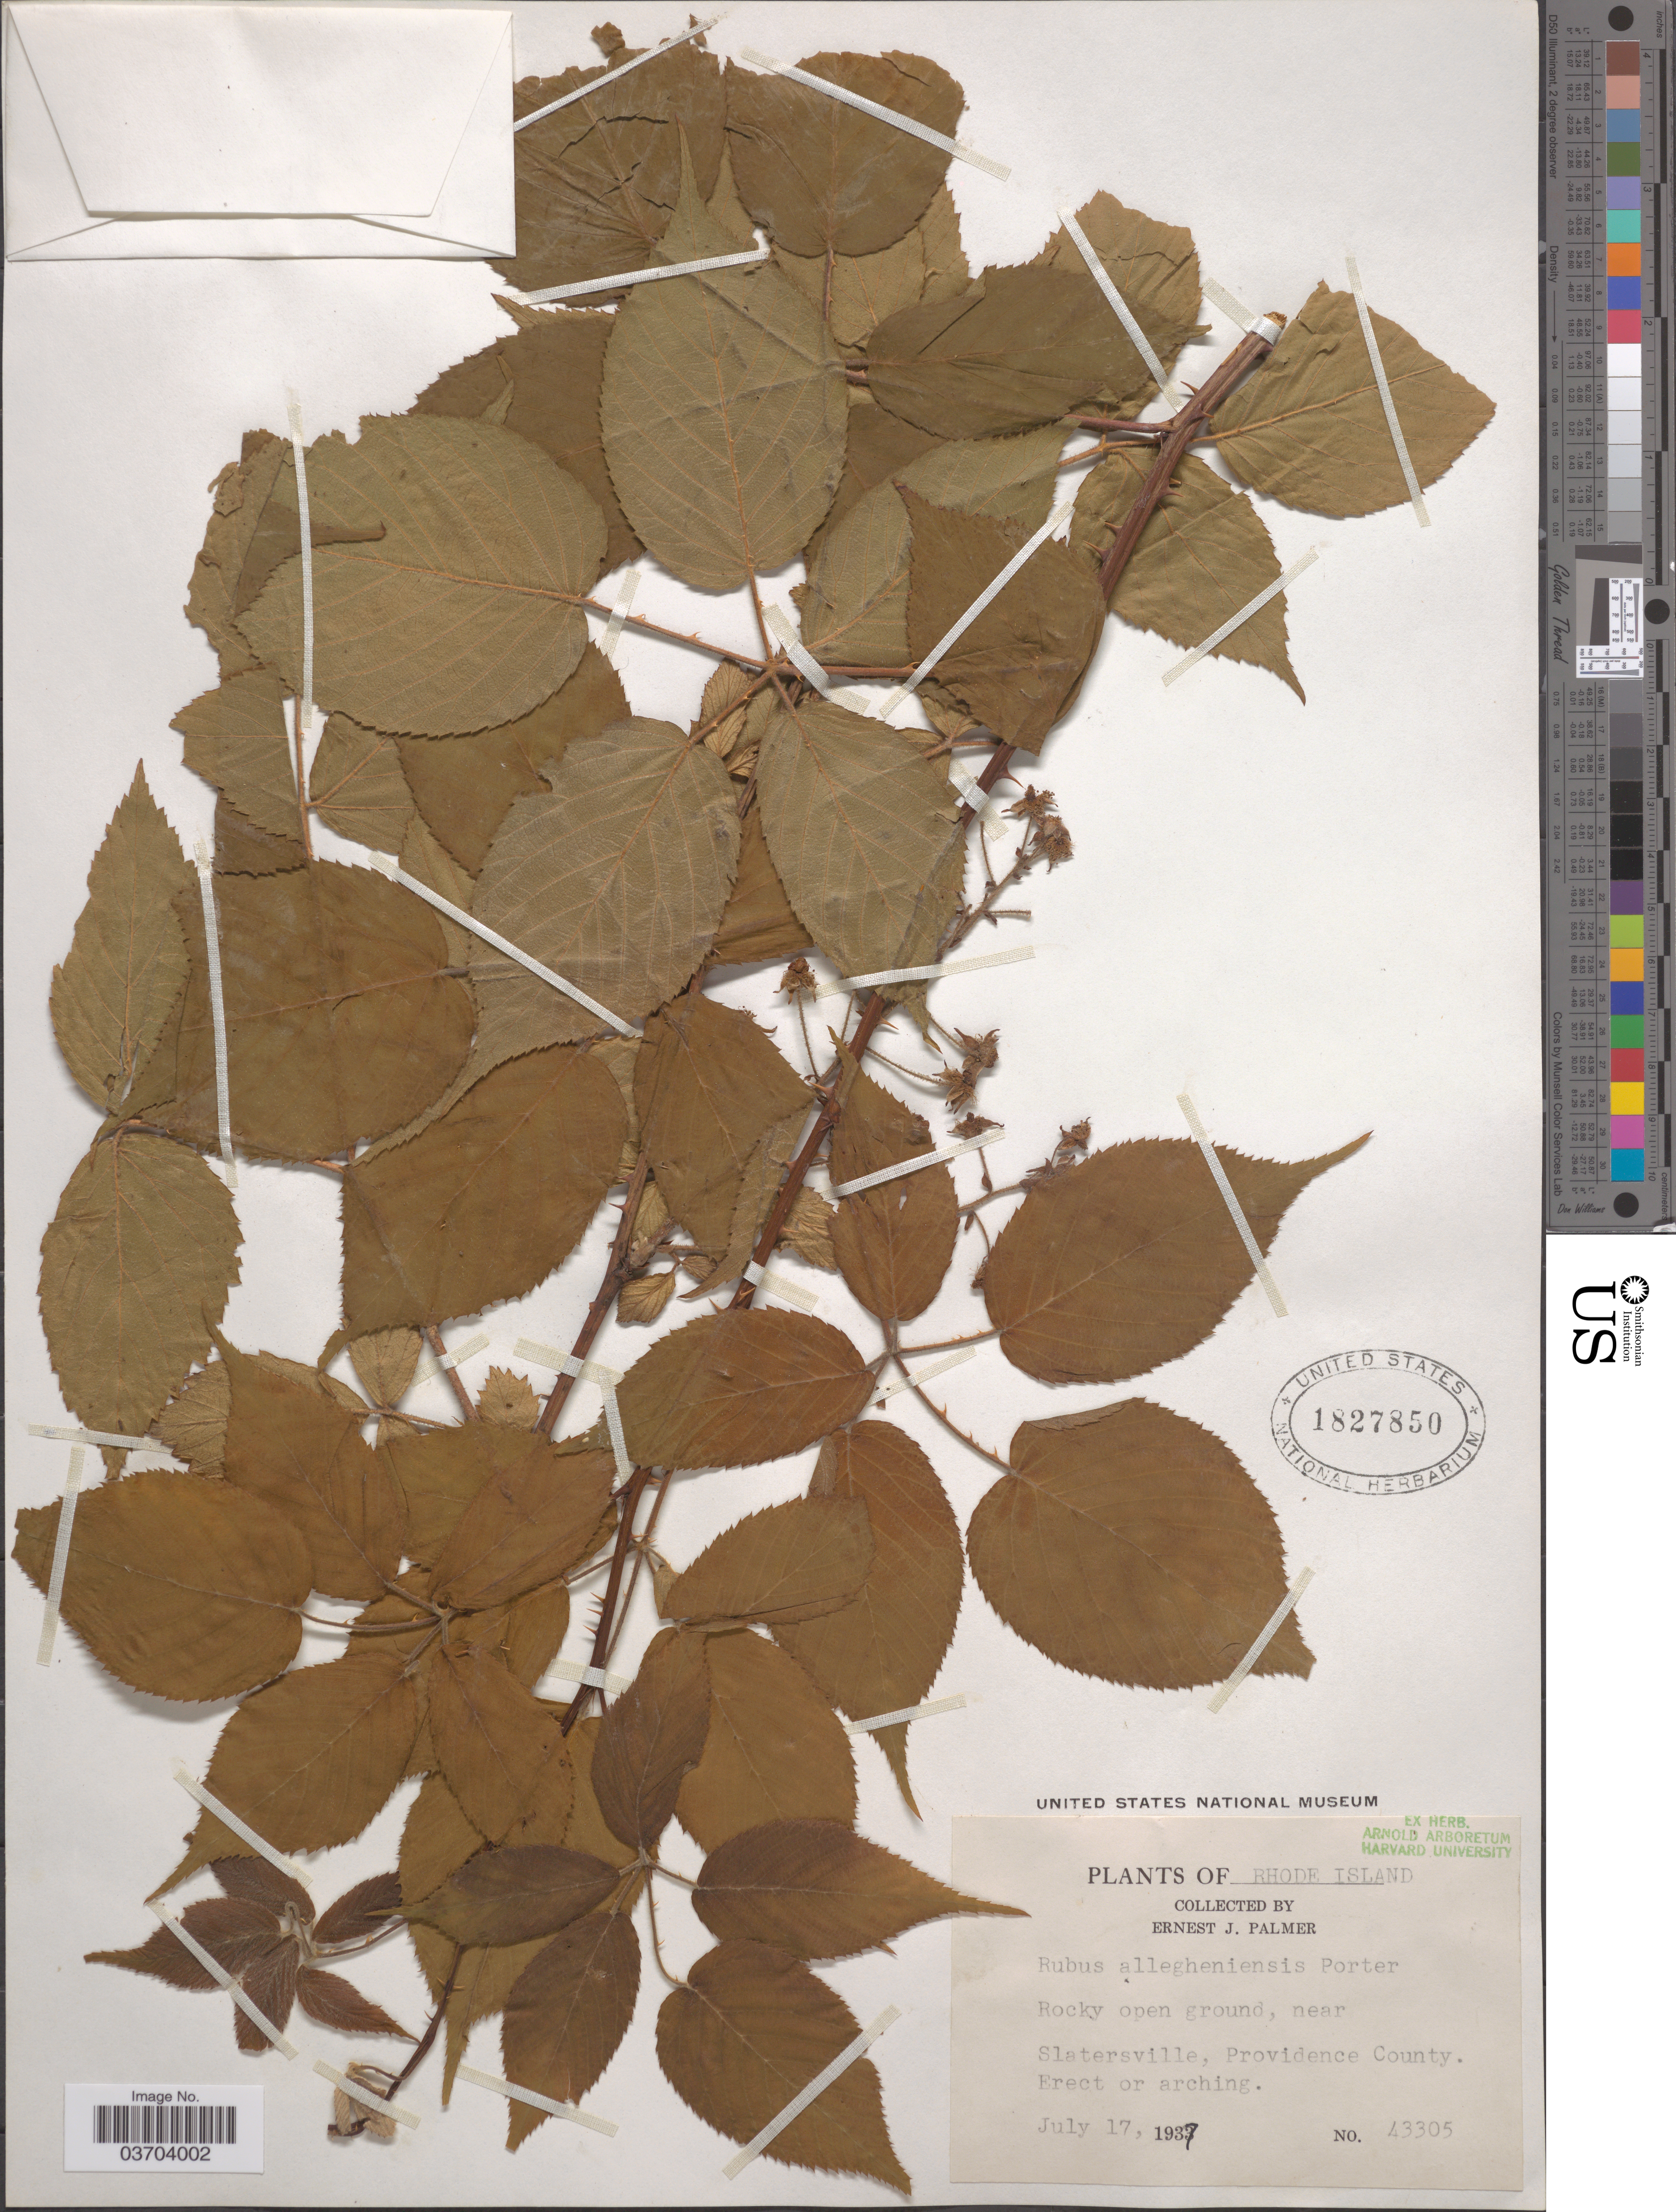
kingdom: Plantae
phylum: Tracheophyta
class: Magnoliopsida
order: Rosales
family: Rosaceae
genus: Rubus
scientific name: Rubus allegheniensis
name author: Porter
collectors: E. J. Palmer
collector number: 43305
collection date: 1937-07-17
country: United States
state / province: Rhode Island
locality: Near Slatersville, Providence County.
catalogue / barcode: US 1827850